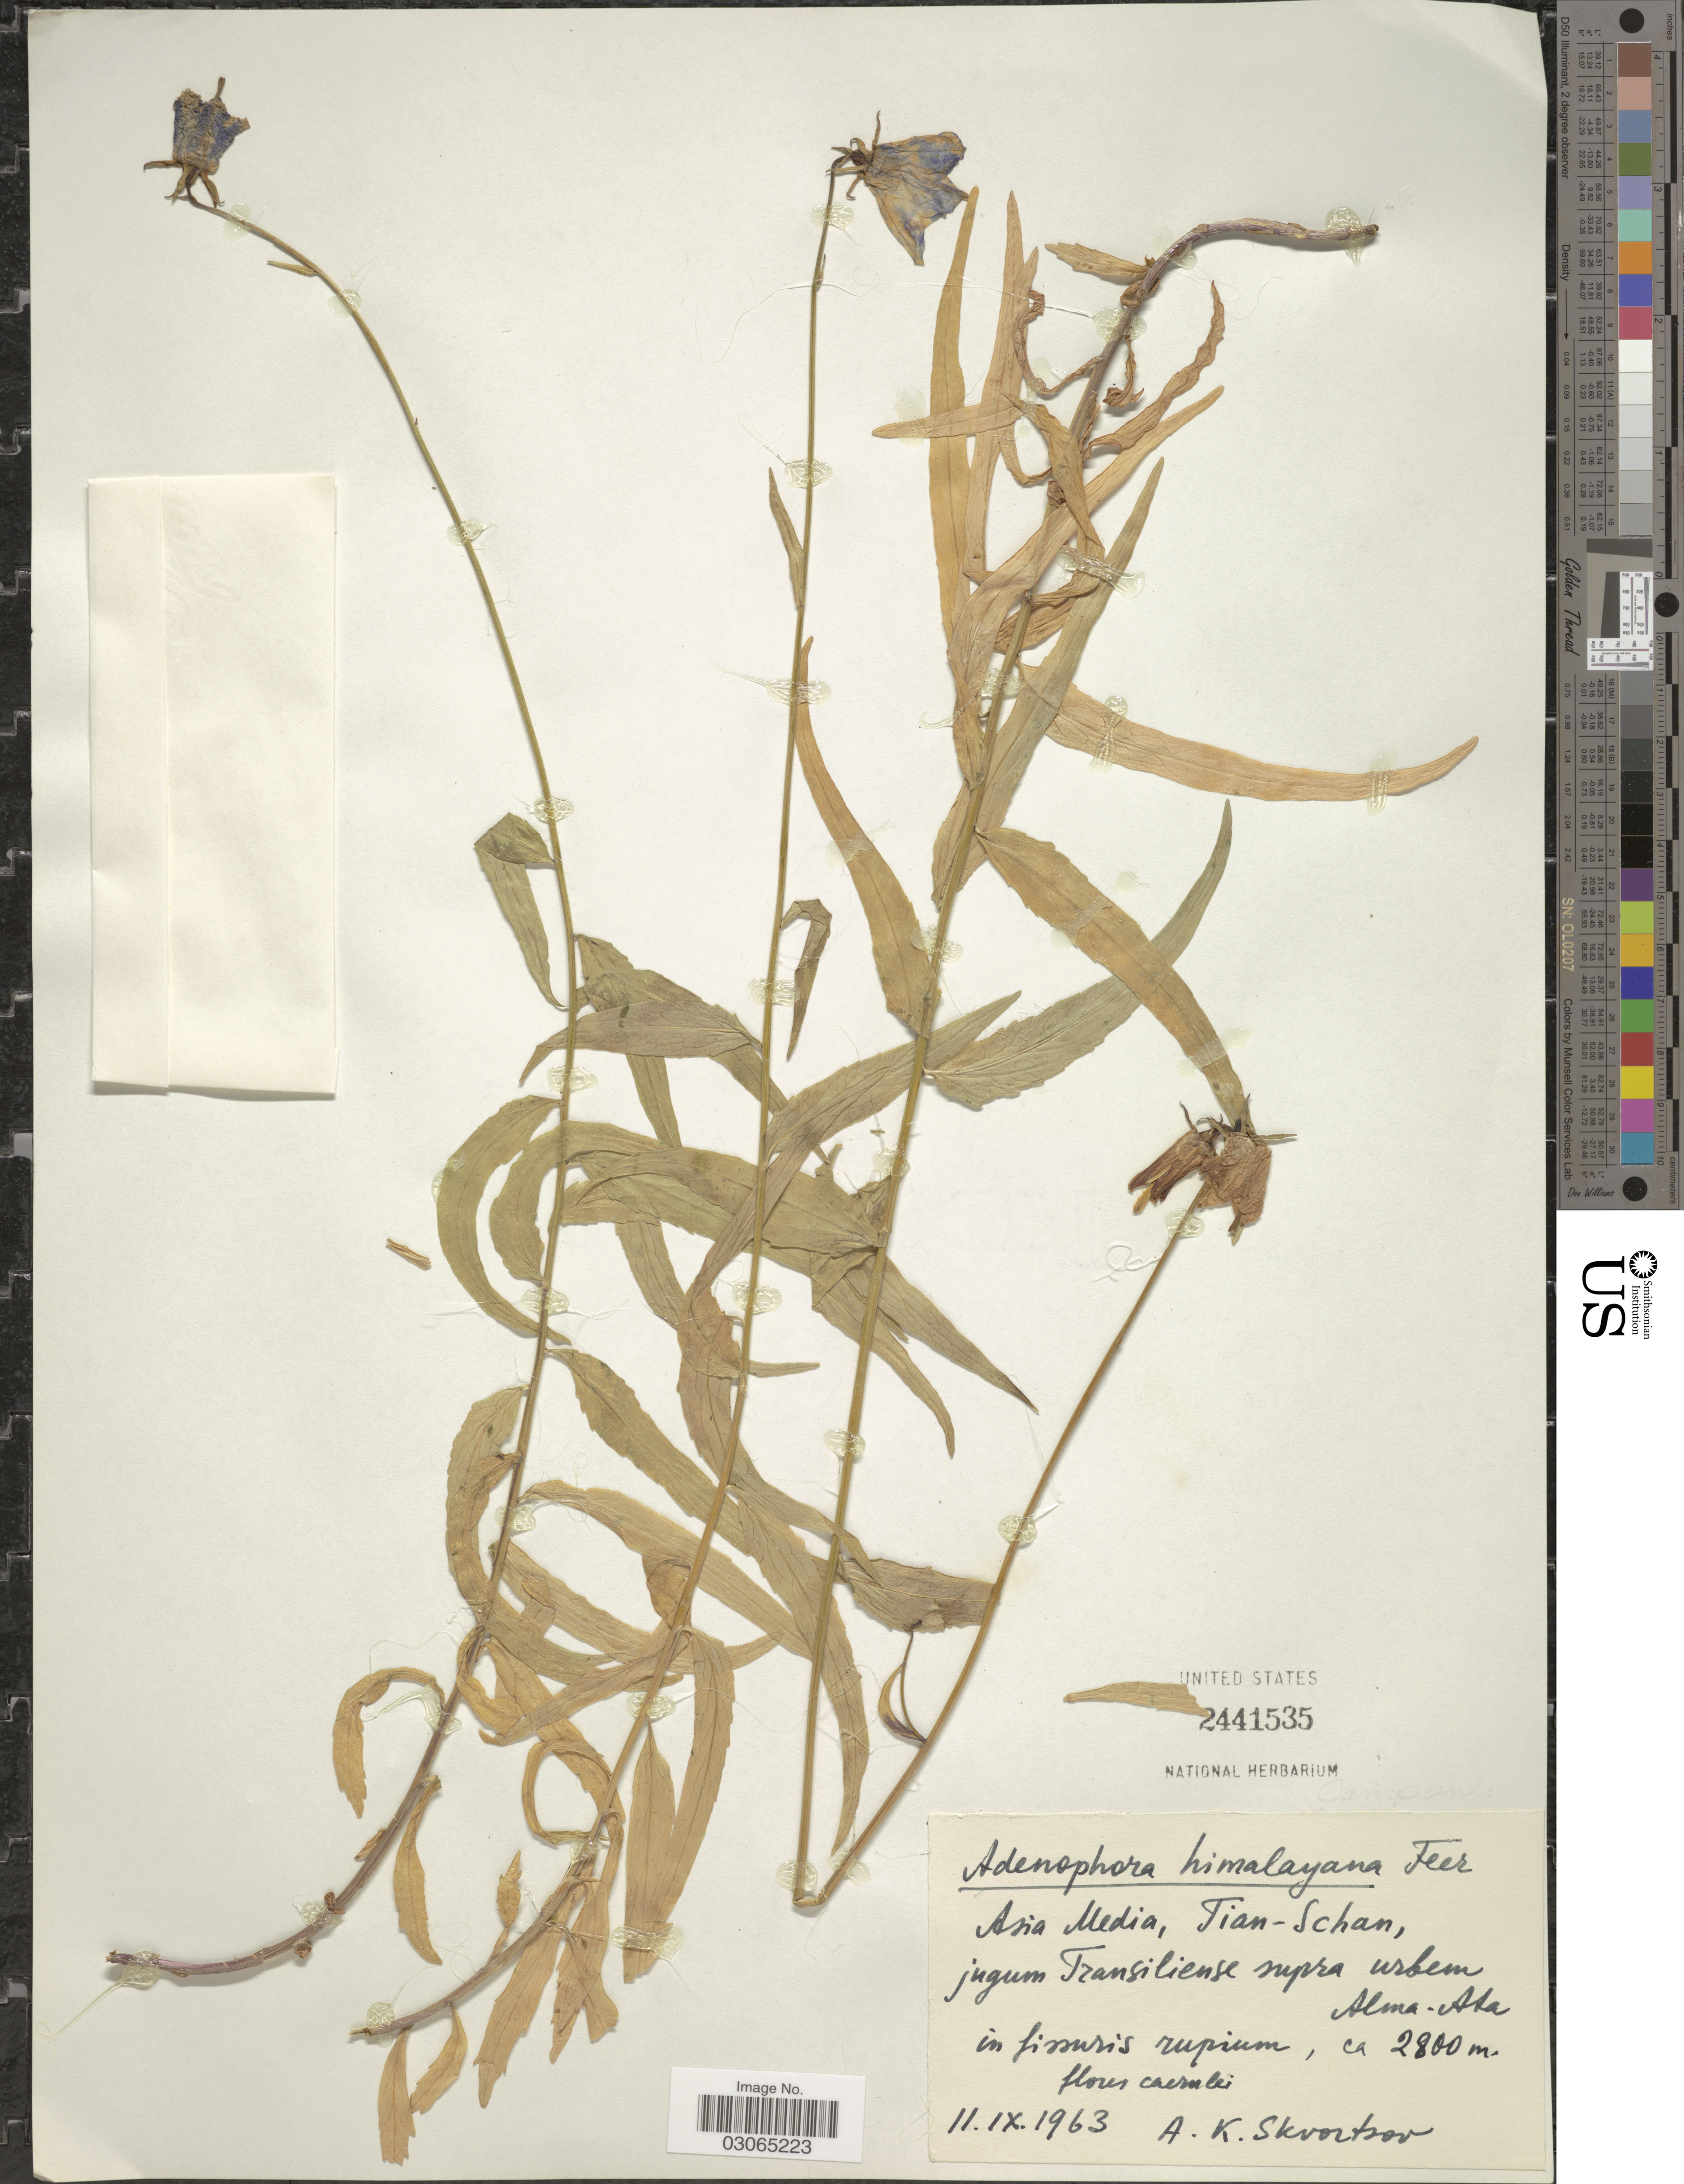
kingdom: Plantae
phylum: Tracheophyta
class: Magnoliopsida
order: Asterales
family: Campanulaceae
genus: Adenophora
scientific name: Adenophora himalayana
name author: Feer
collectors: A. K. Skvortsov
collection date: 1963-09-11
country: Kazakhstan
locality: Asia Media, Tian-Schan, jugum Transiliense supra urbem Alma-Ata.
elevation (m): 2800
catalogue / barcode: US 2441535